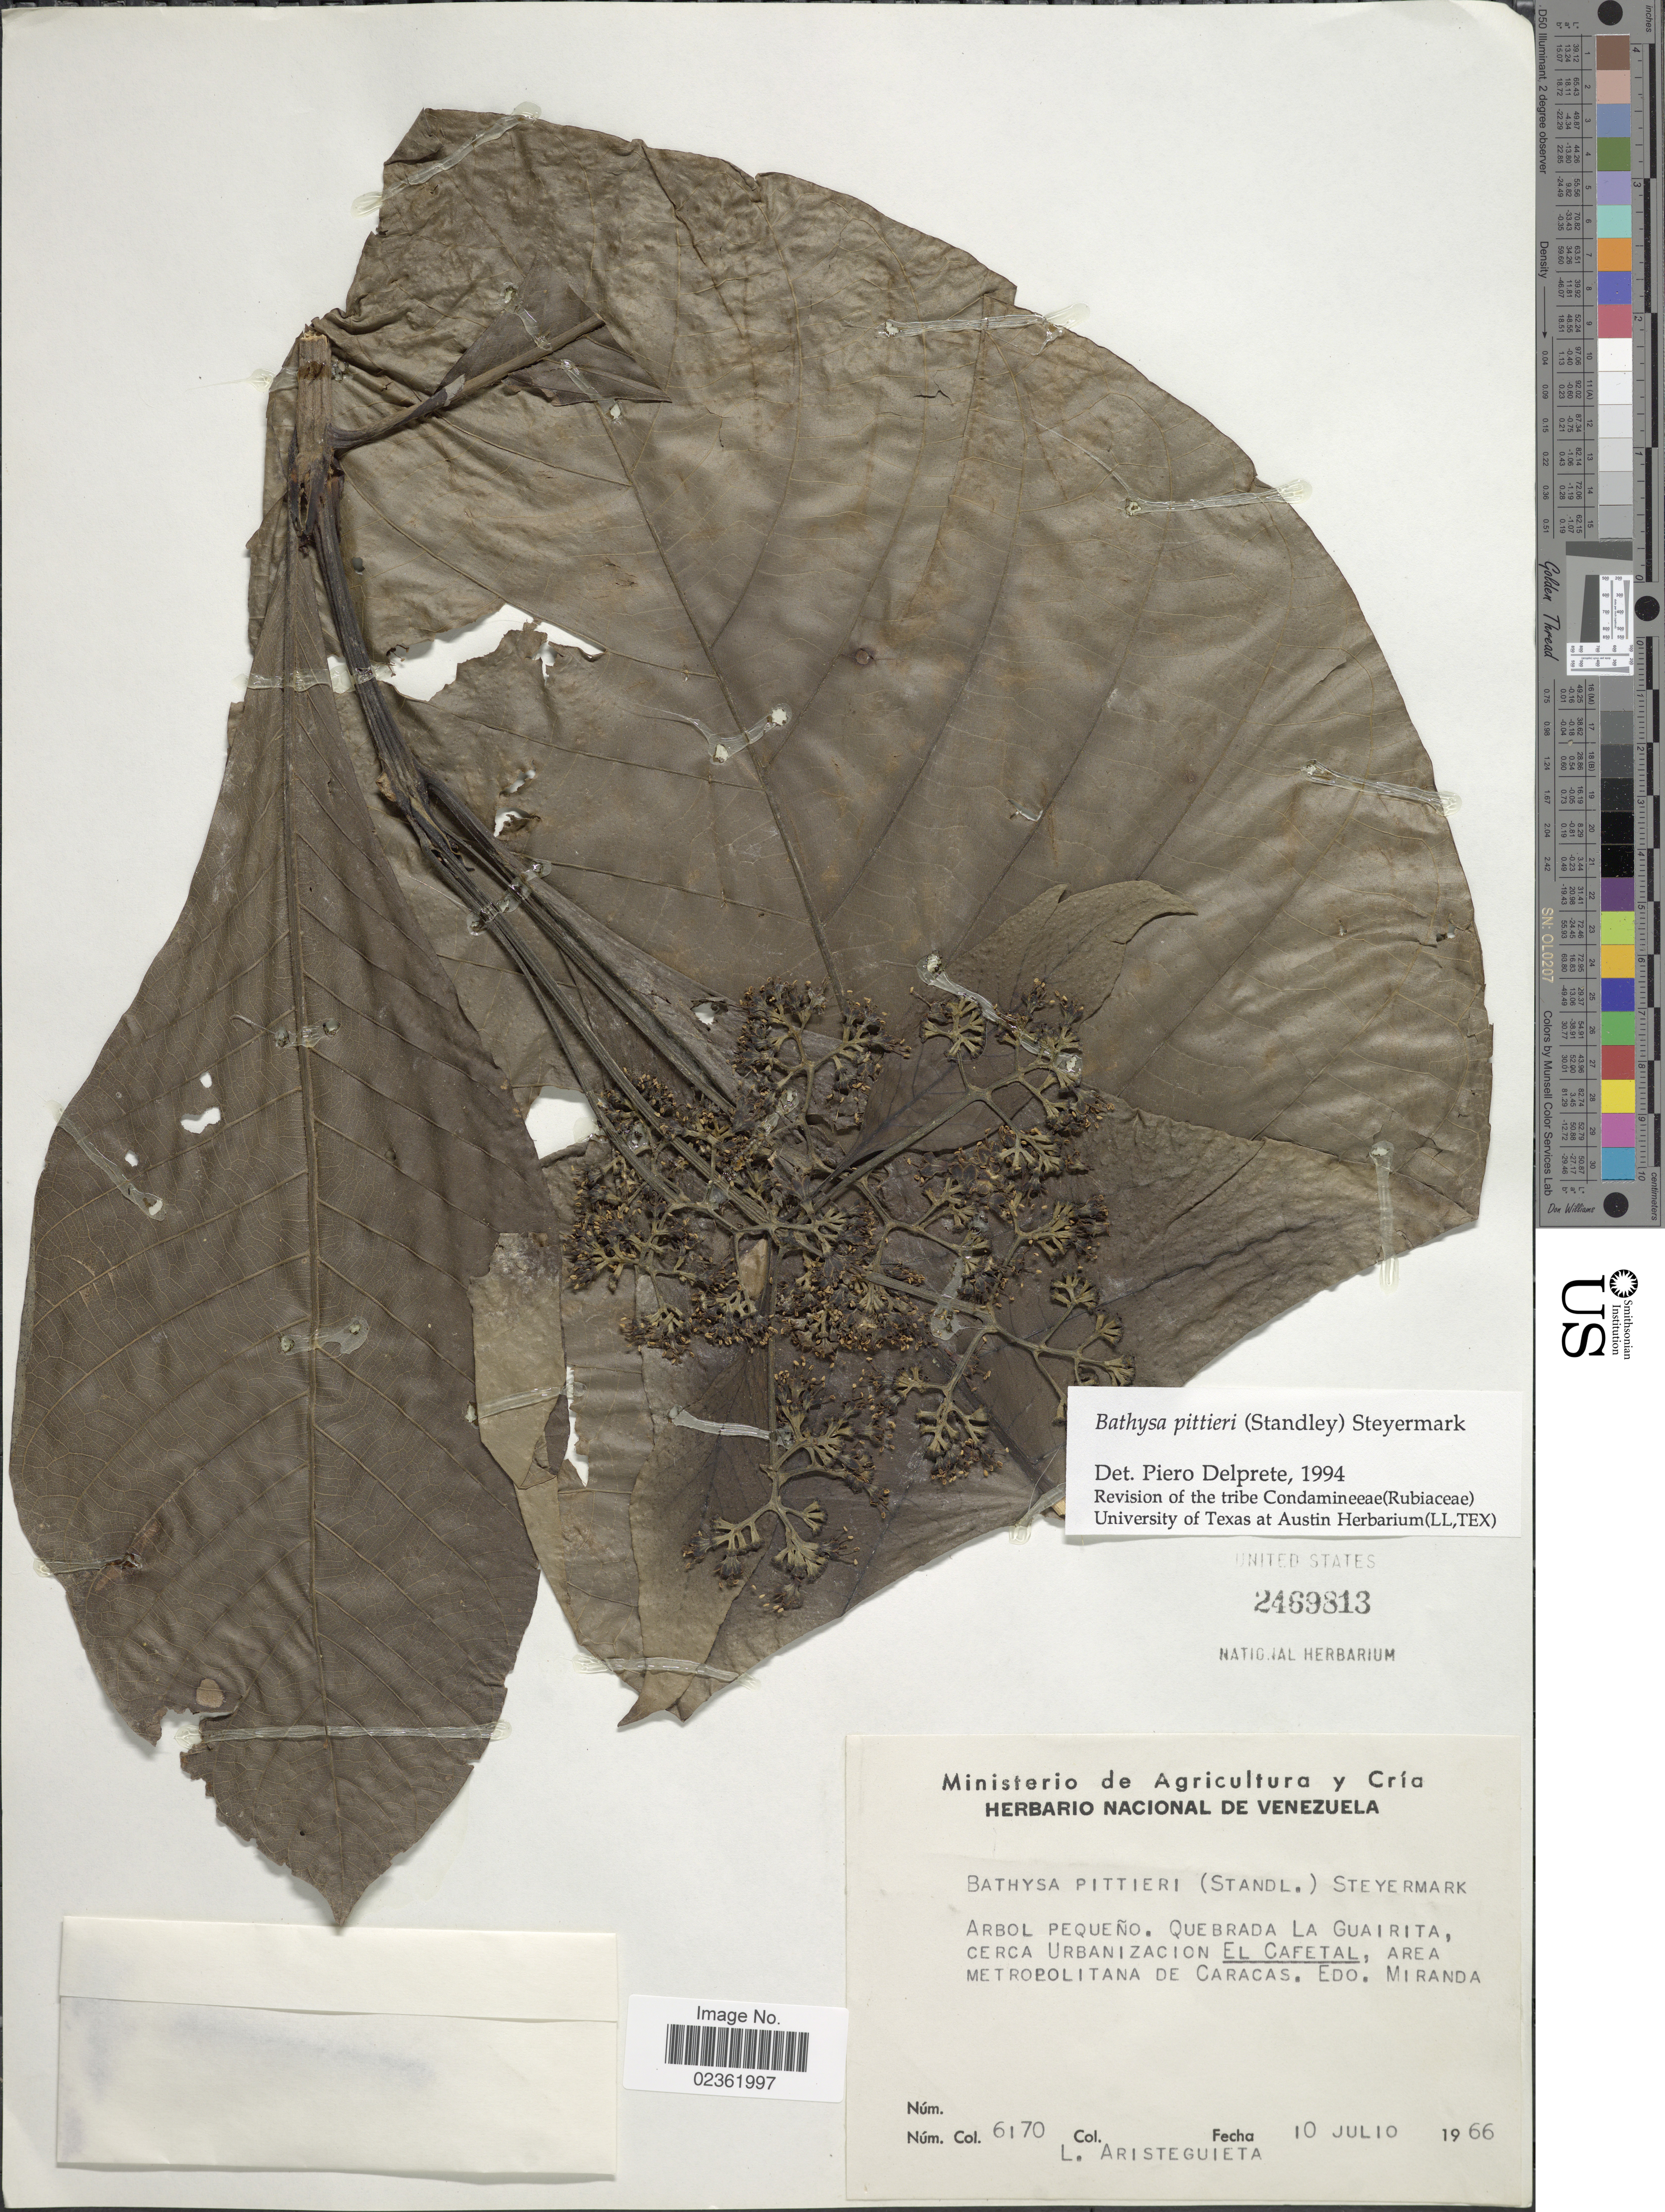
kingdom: Plantae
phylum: Tracheophyta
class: Magnoliopsida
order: Gentianales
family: Rubiaceae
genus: Bathysa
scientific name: Bathysa pittieri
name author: (Standl.) Steyerm.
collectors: L. Aristeguieta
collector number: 6170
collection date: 1966-07-10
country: Venezuela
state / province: Miranda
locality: Arbol Pequeno, Quebrada La Guairita, cerca Urbanizacion El Cafetal, Area Metropolitana de Caracas.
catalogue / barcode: US 2469813